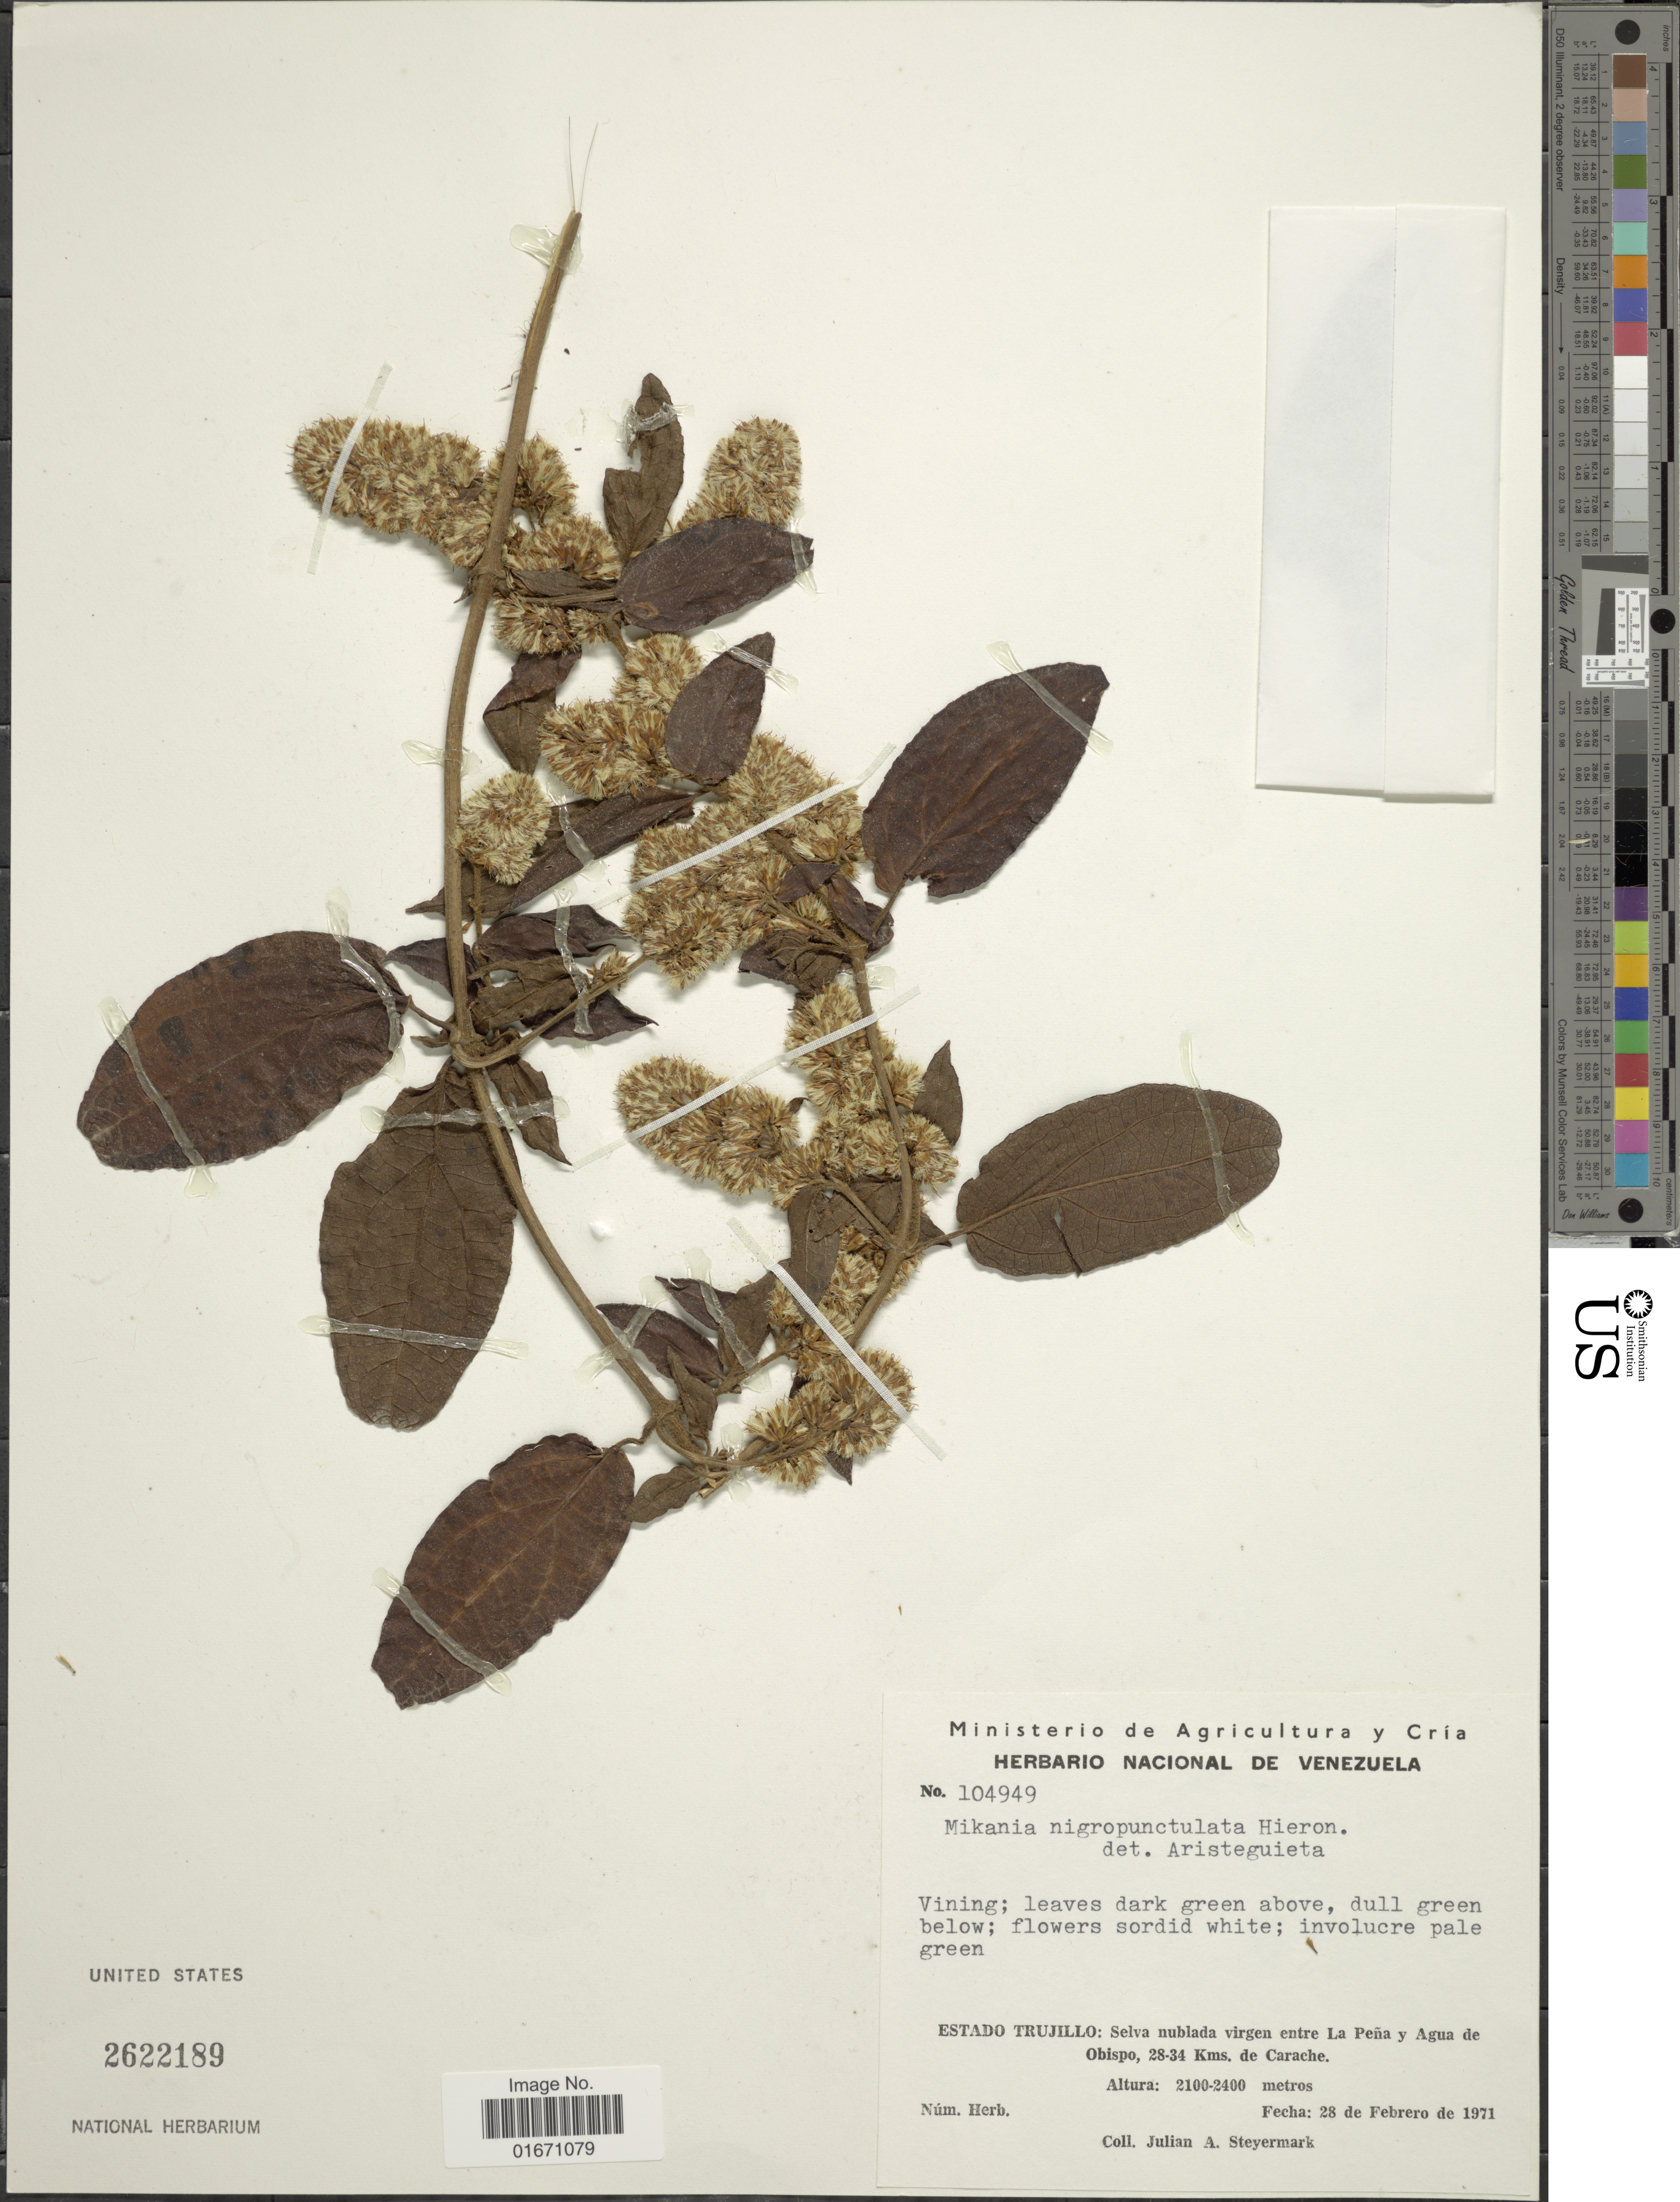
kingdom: Plantae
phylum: Tracheophyta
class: Magnoliopsida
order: Asterales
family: Asteraceae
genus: Mikania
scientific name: Mikania nigropunctulata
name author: Hieron.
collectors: J. Steyermark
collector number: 104949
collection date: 1971-02-28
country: Venezuela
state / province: Trujillo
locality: Entre La Pena y Agua de Obispo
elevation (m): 2100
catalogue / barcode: US 2622189